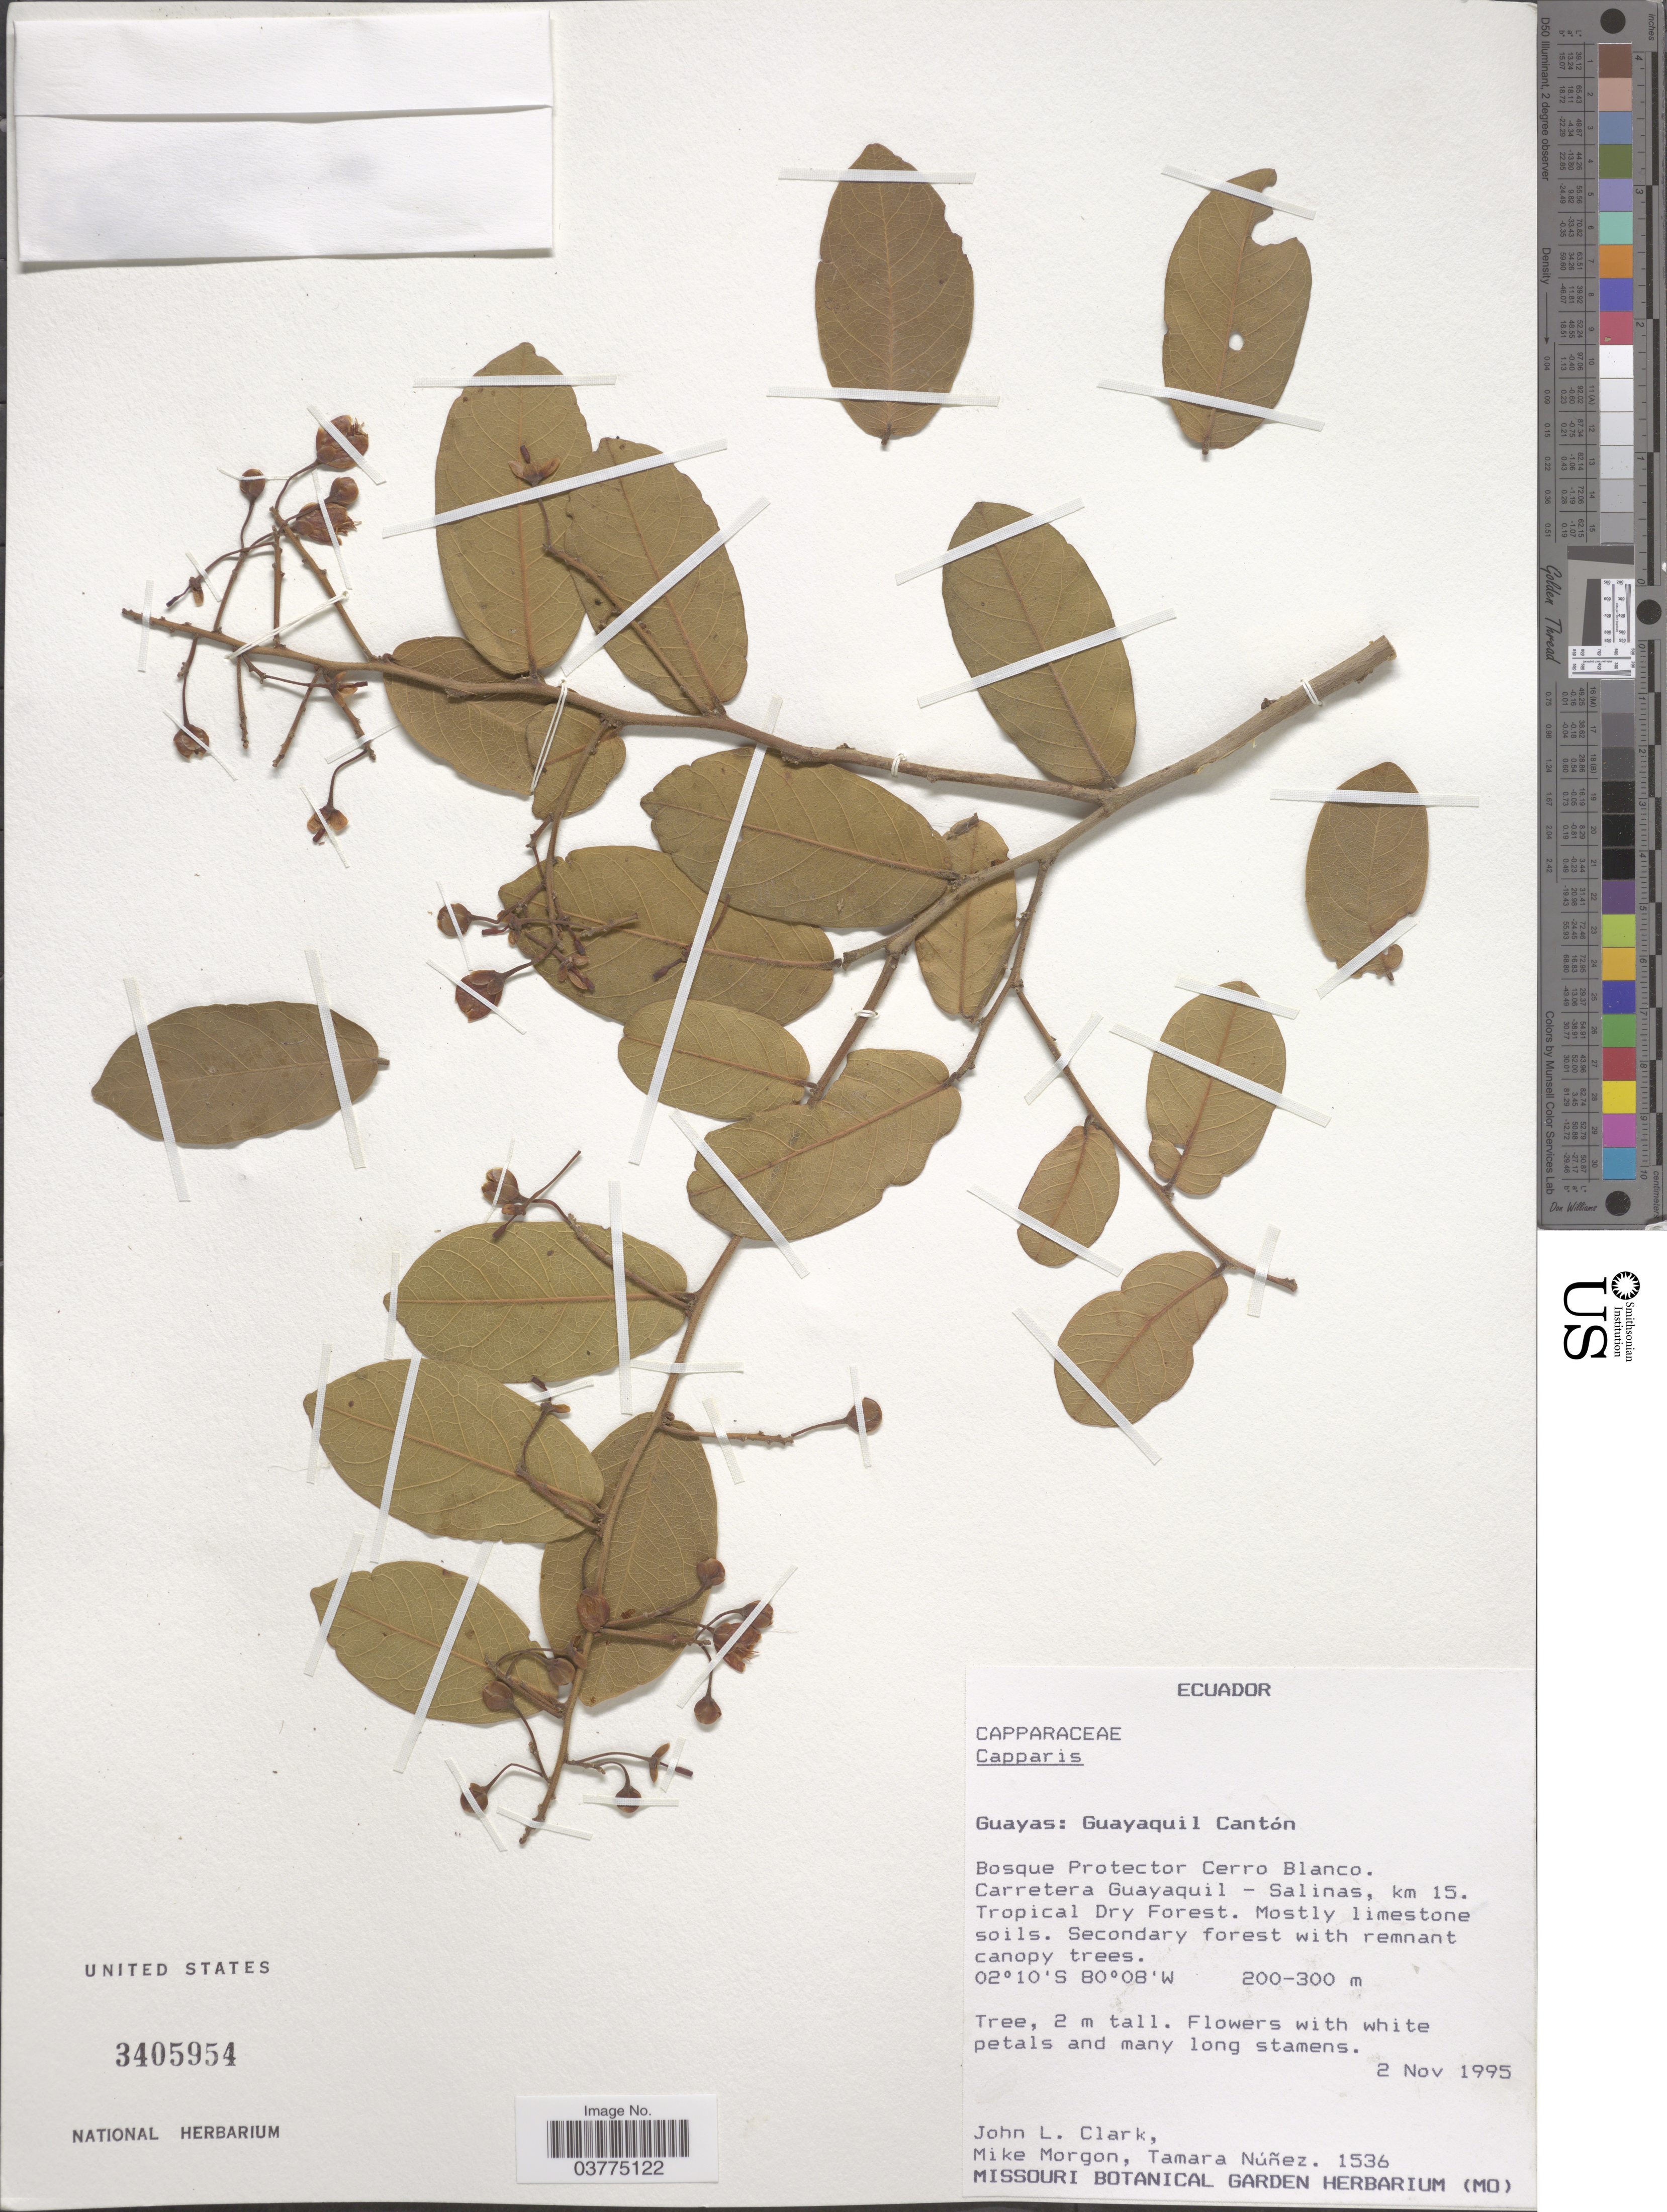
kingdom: Plantae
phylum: Tracheophyta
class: Magnoliopsida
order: Brassicales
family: Capparaceae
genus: Capparis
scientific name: Capparis sp.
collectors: J. L. Clark, M. Morgon & T. Núñez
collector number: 1536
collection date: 1995-11-02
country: Ecuador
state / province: Guayas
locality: Guayaquil Cantón. Bosque Protector Cerro Blanco. Carretera Guayaquil - Salinas, km 15.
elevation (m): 200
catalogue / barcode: US 3405954